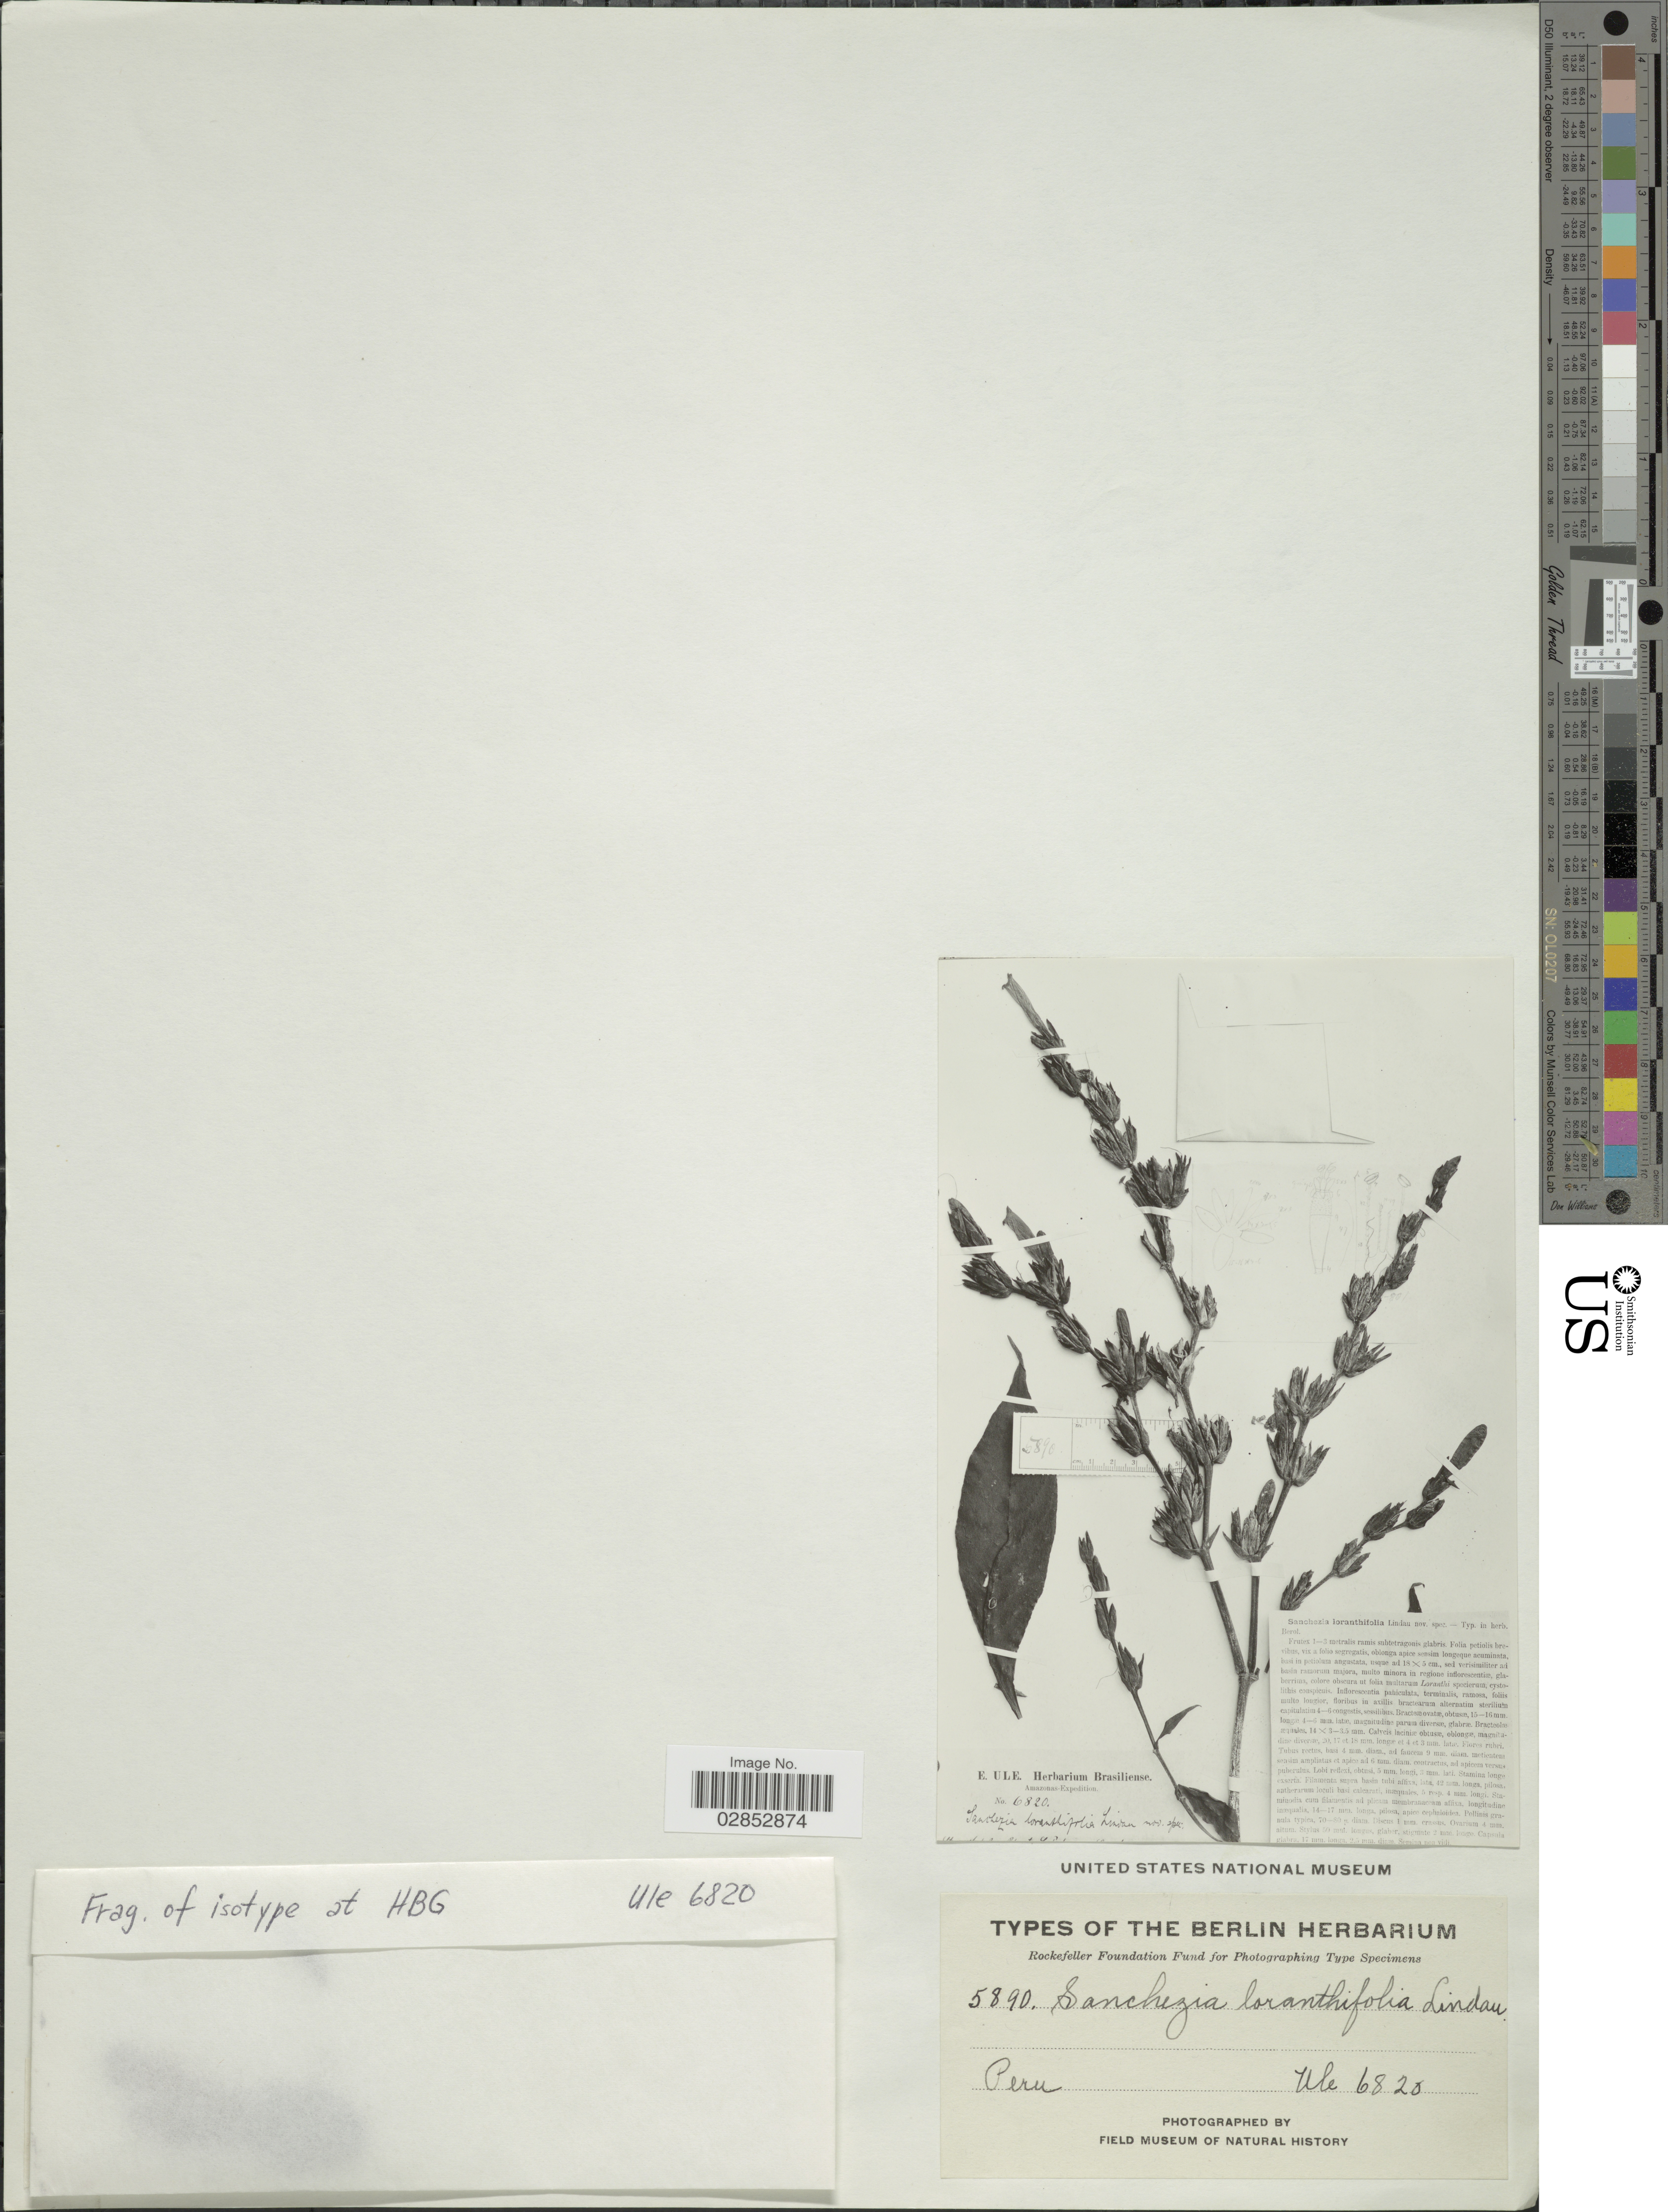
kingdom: Plantae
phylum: Tracheophyta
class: Magnoliopsida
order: Lamiales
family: Acanthaceae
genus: Sanchezia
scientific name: Sanchezia loranthifolia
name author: Lindau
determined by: Azevedo, Igor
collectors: E. H. Ule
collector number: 6820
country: Peru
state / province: Amazonas